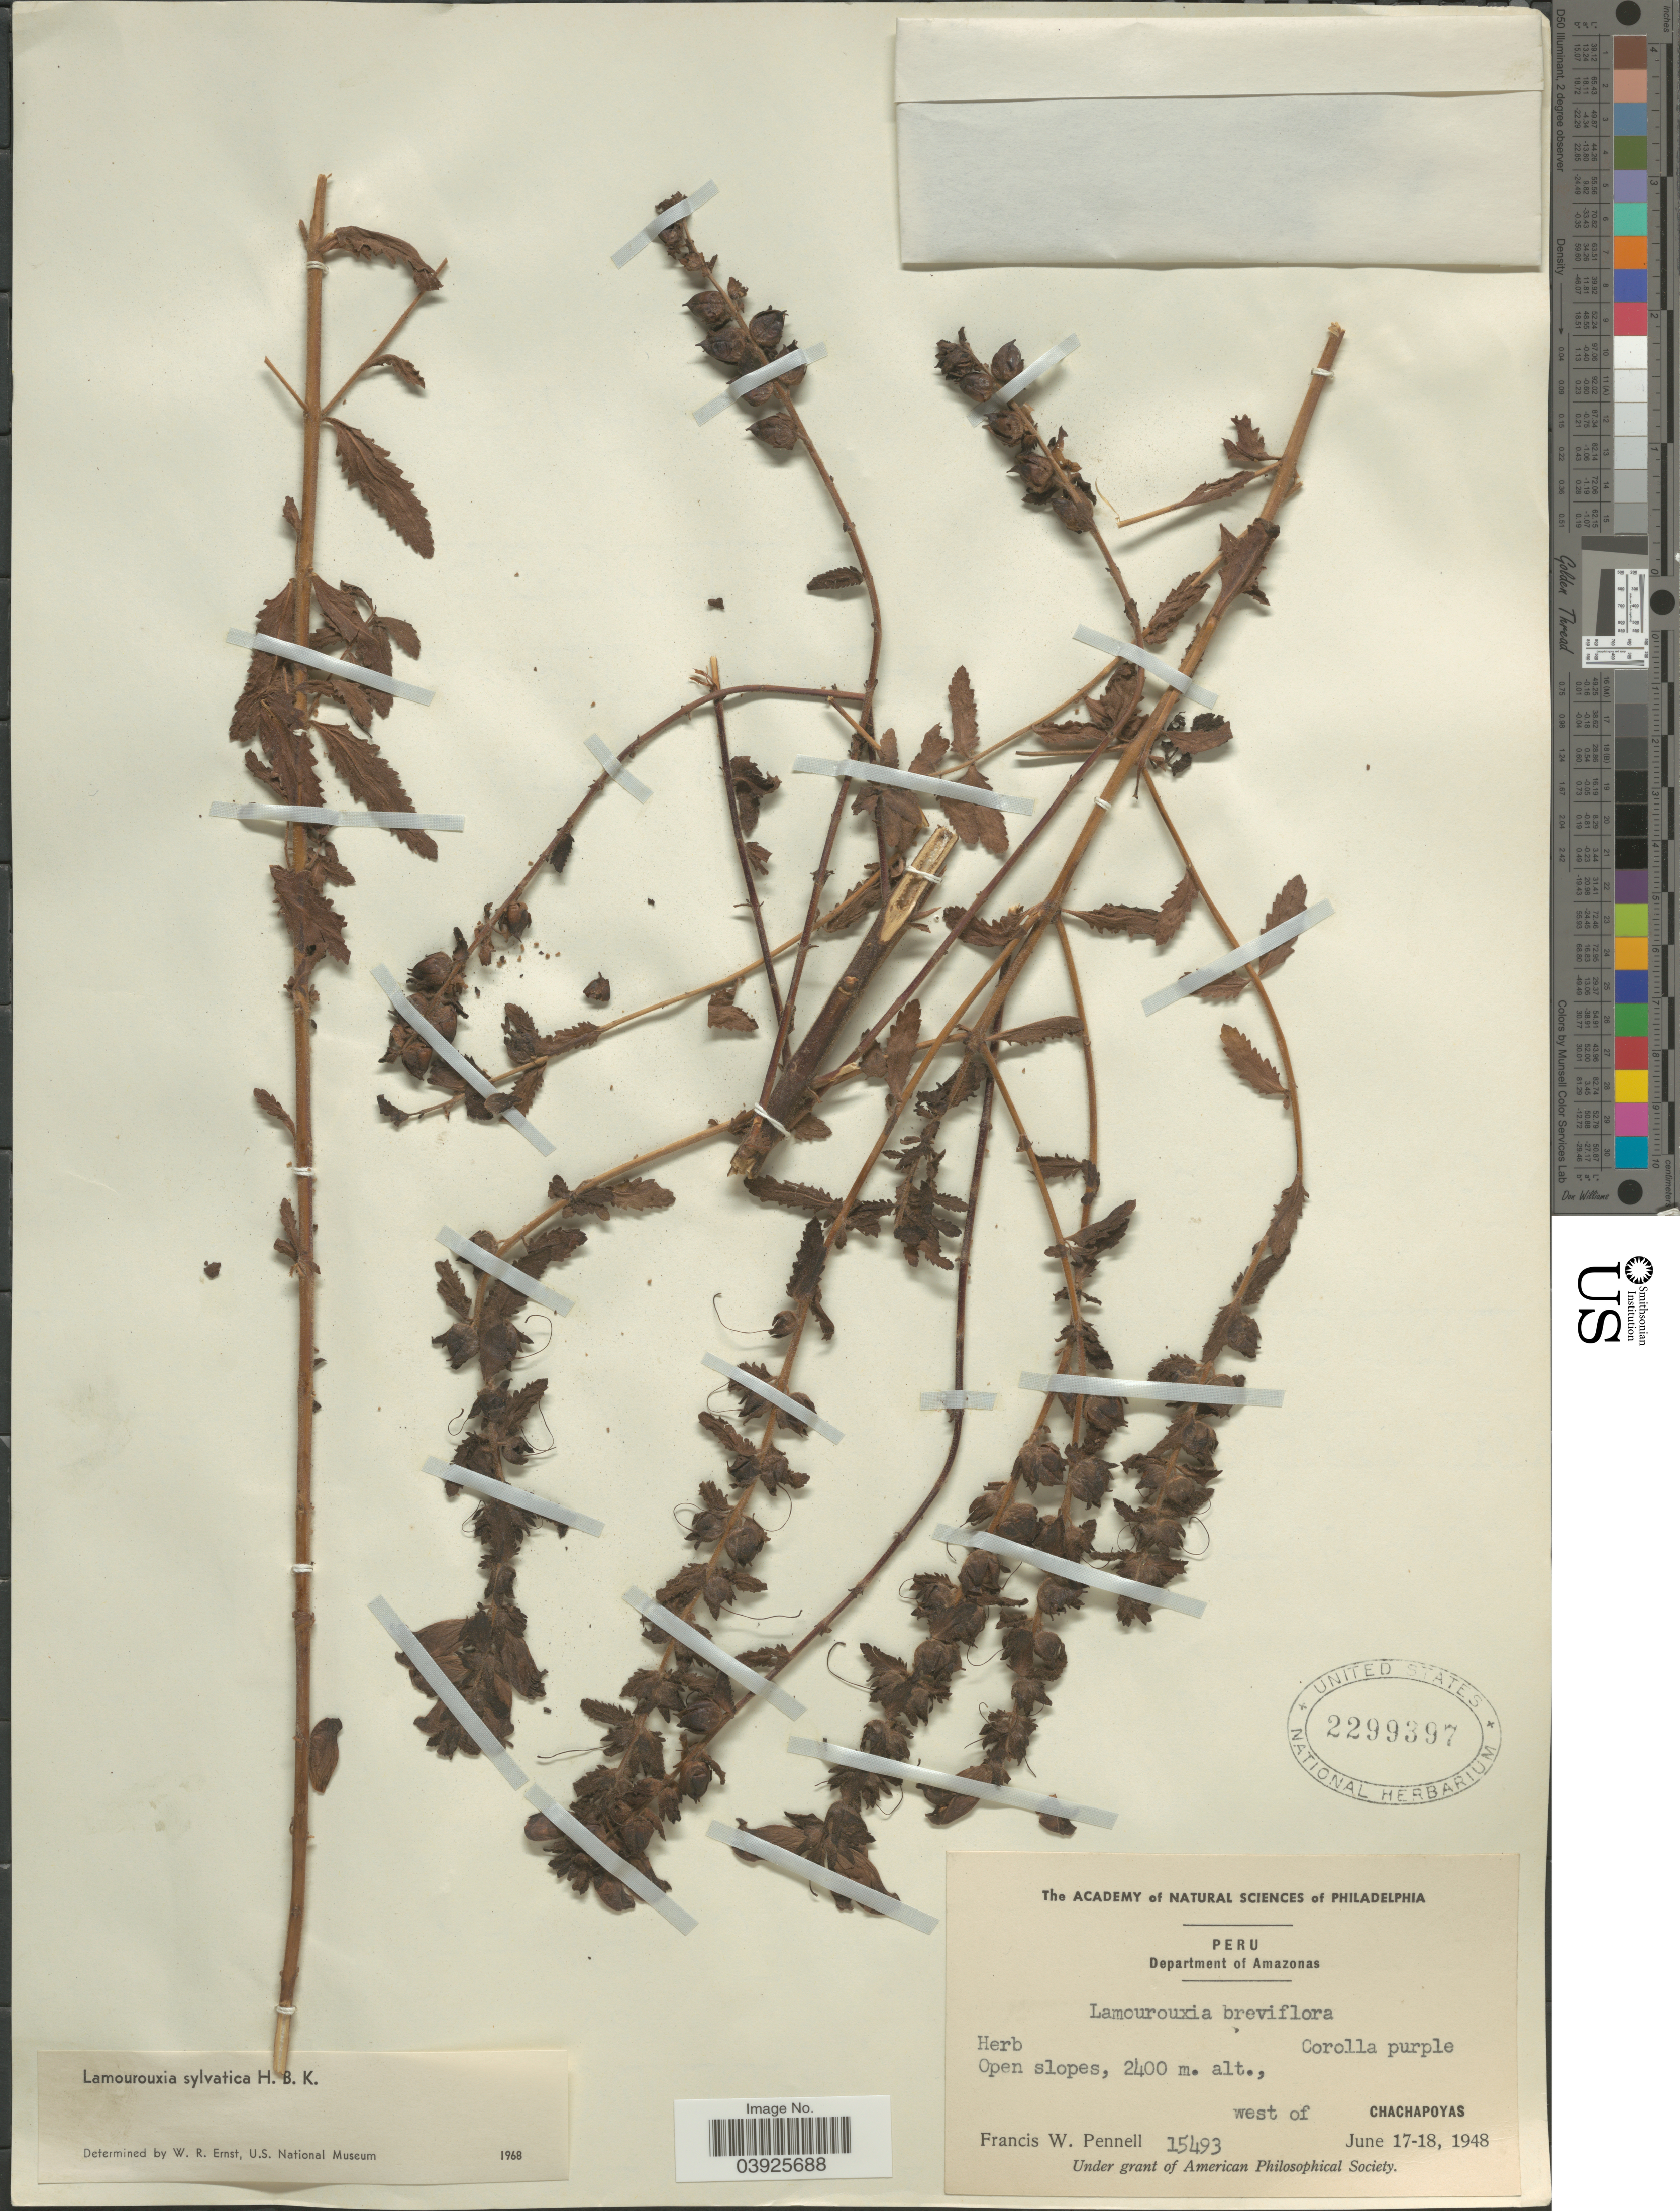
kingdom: Plantae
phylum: Tracheophyta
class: Magnoliopsida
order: Lamiales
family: Orobanchaceae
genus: Lamourouxia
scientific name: Lamourouxia sylvatica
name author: Kunth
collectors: F. W. Pennell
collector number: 15493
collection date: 1948-06-17/1948-06-18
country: Peru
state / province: Amazonas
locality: Department of Amazonas. Open slopes, west of Chachapoyas.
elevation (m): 2400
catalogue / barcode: US 2299397